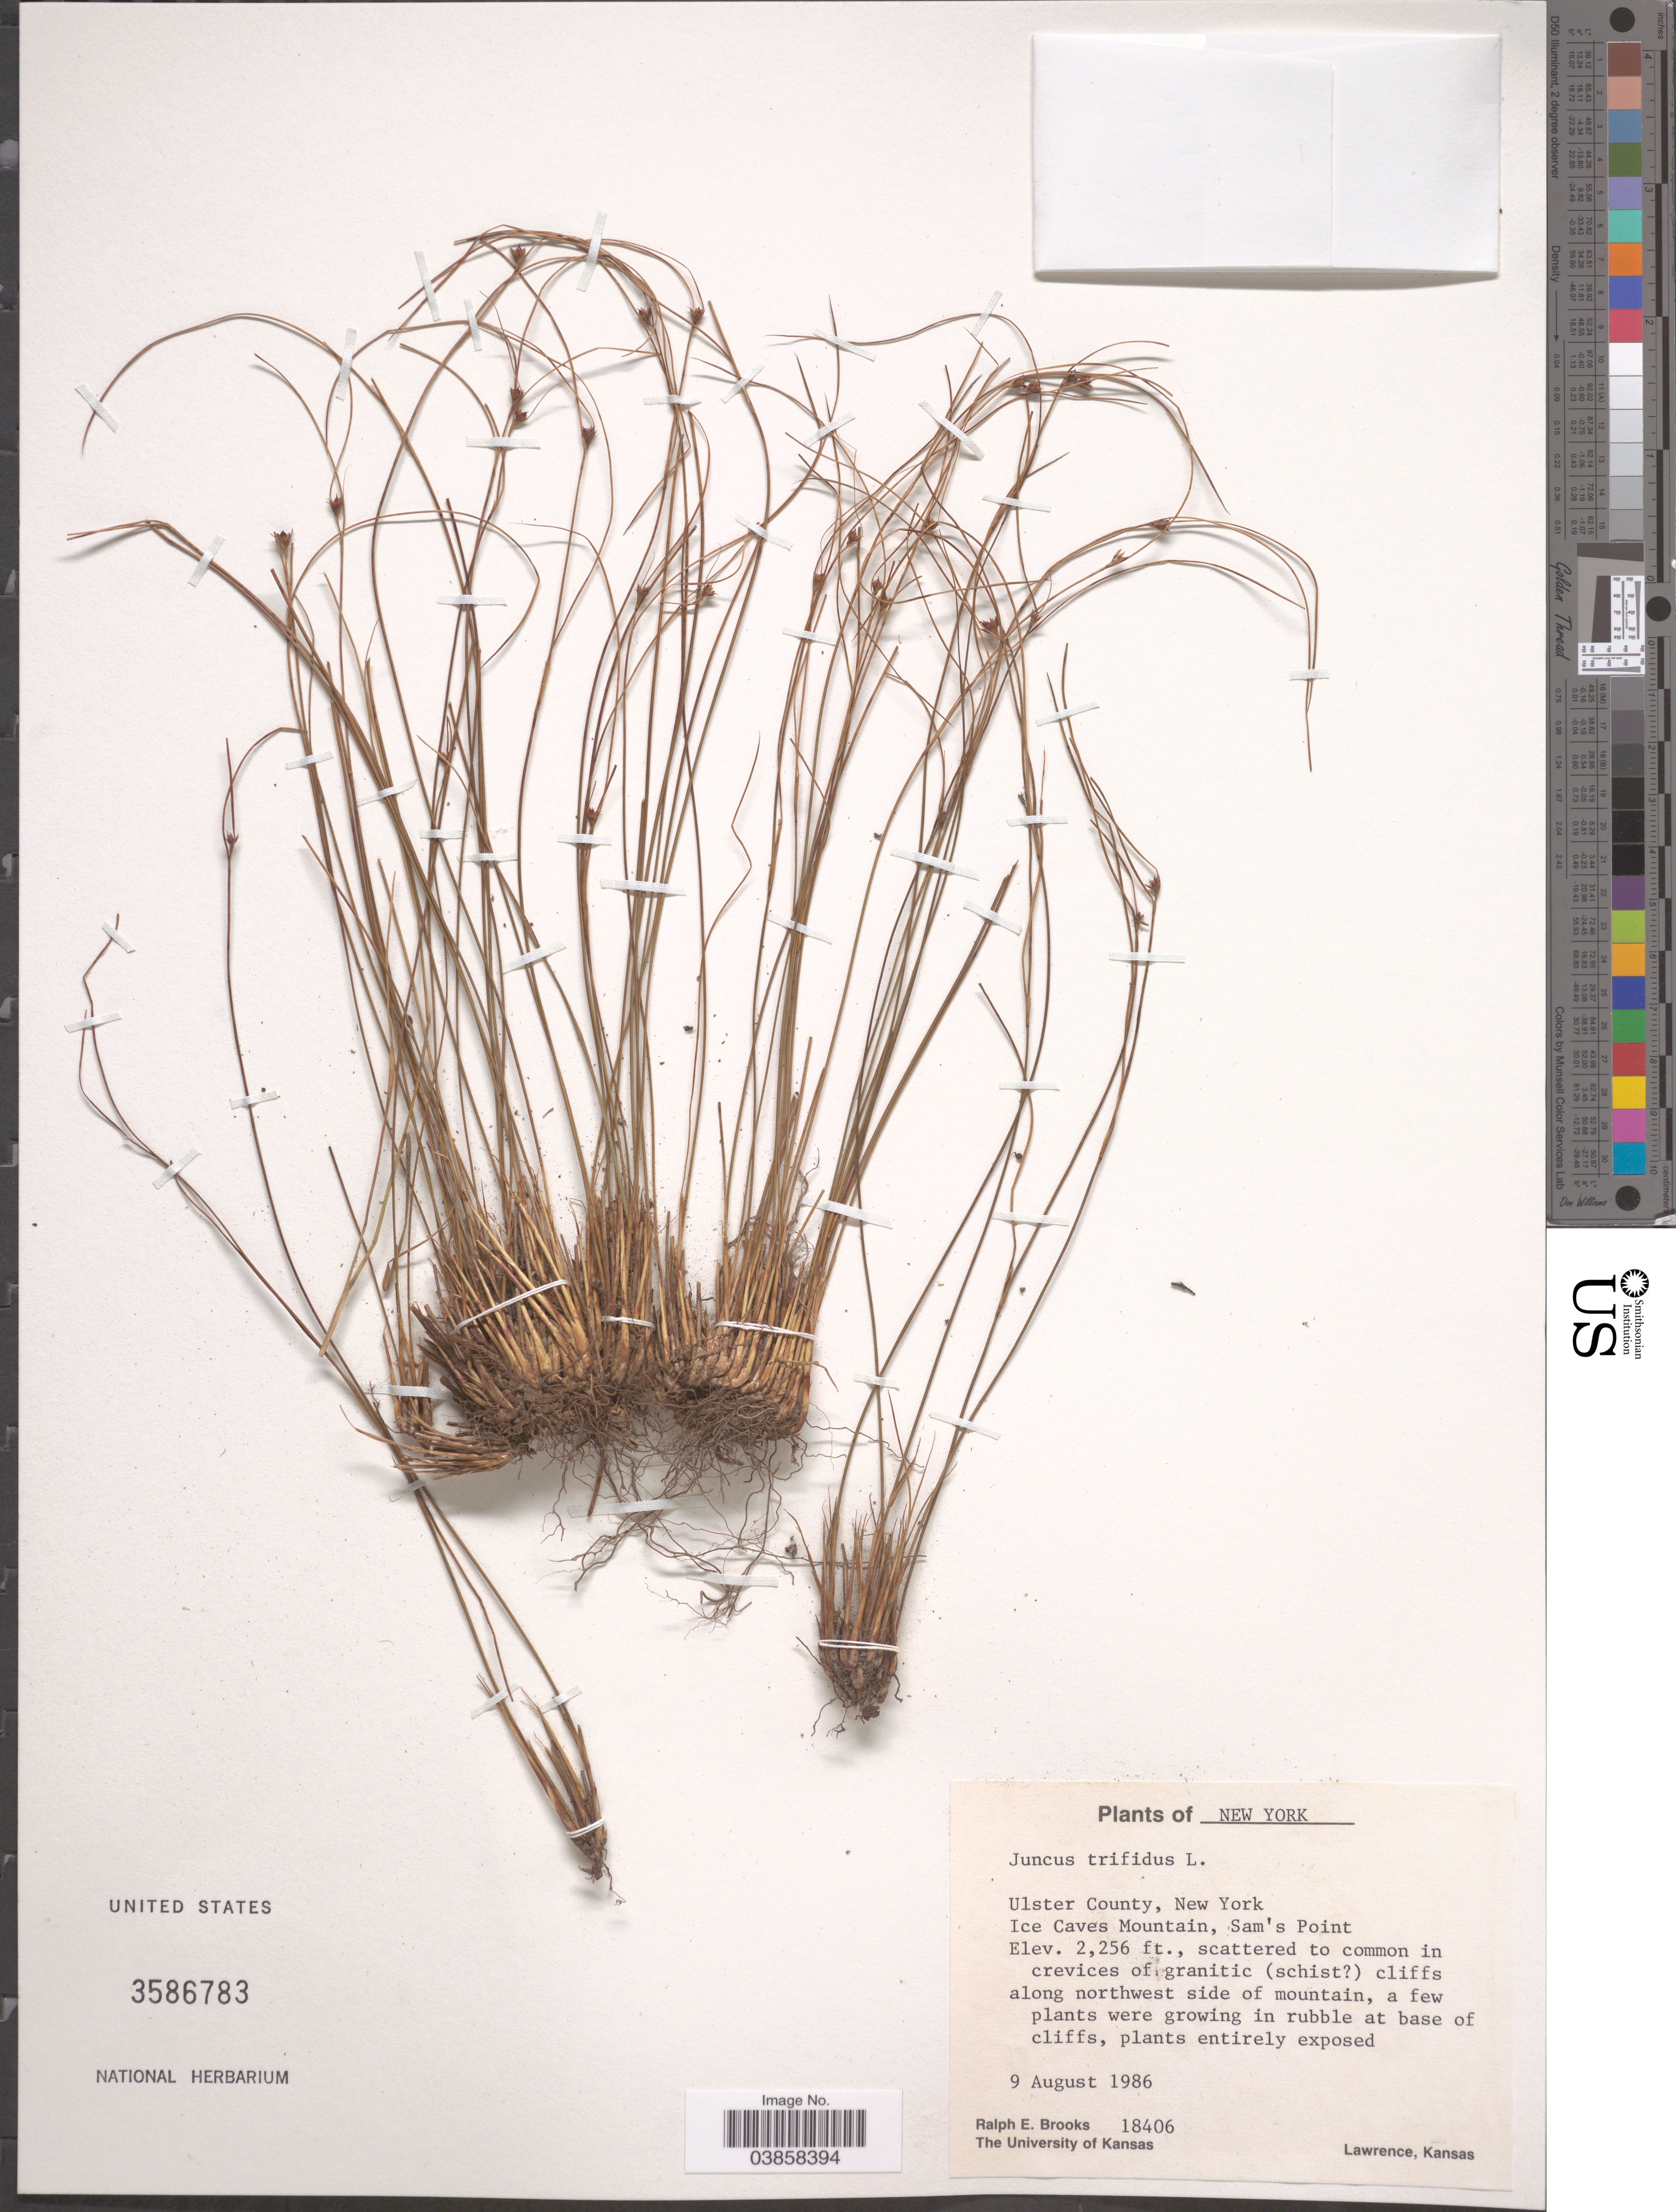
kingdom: Plantae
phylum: Tracheophyta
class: Liliopsida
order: Poales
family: Juncaceae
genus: Juncus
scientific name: Juncus trifidus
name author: L.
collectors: R. E. Brooks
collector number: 18406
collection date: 1986-08-06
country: United States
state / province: New York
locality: Ulster County. Ice Caves Mountain, Sam's Point.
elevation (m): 688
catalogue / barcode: US 3586783